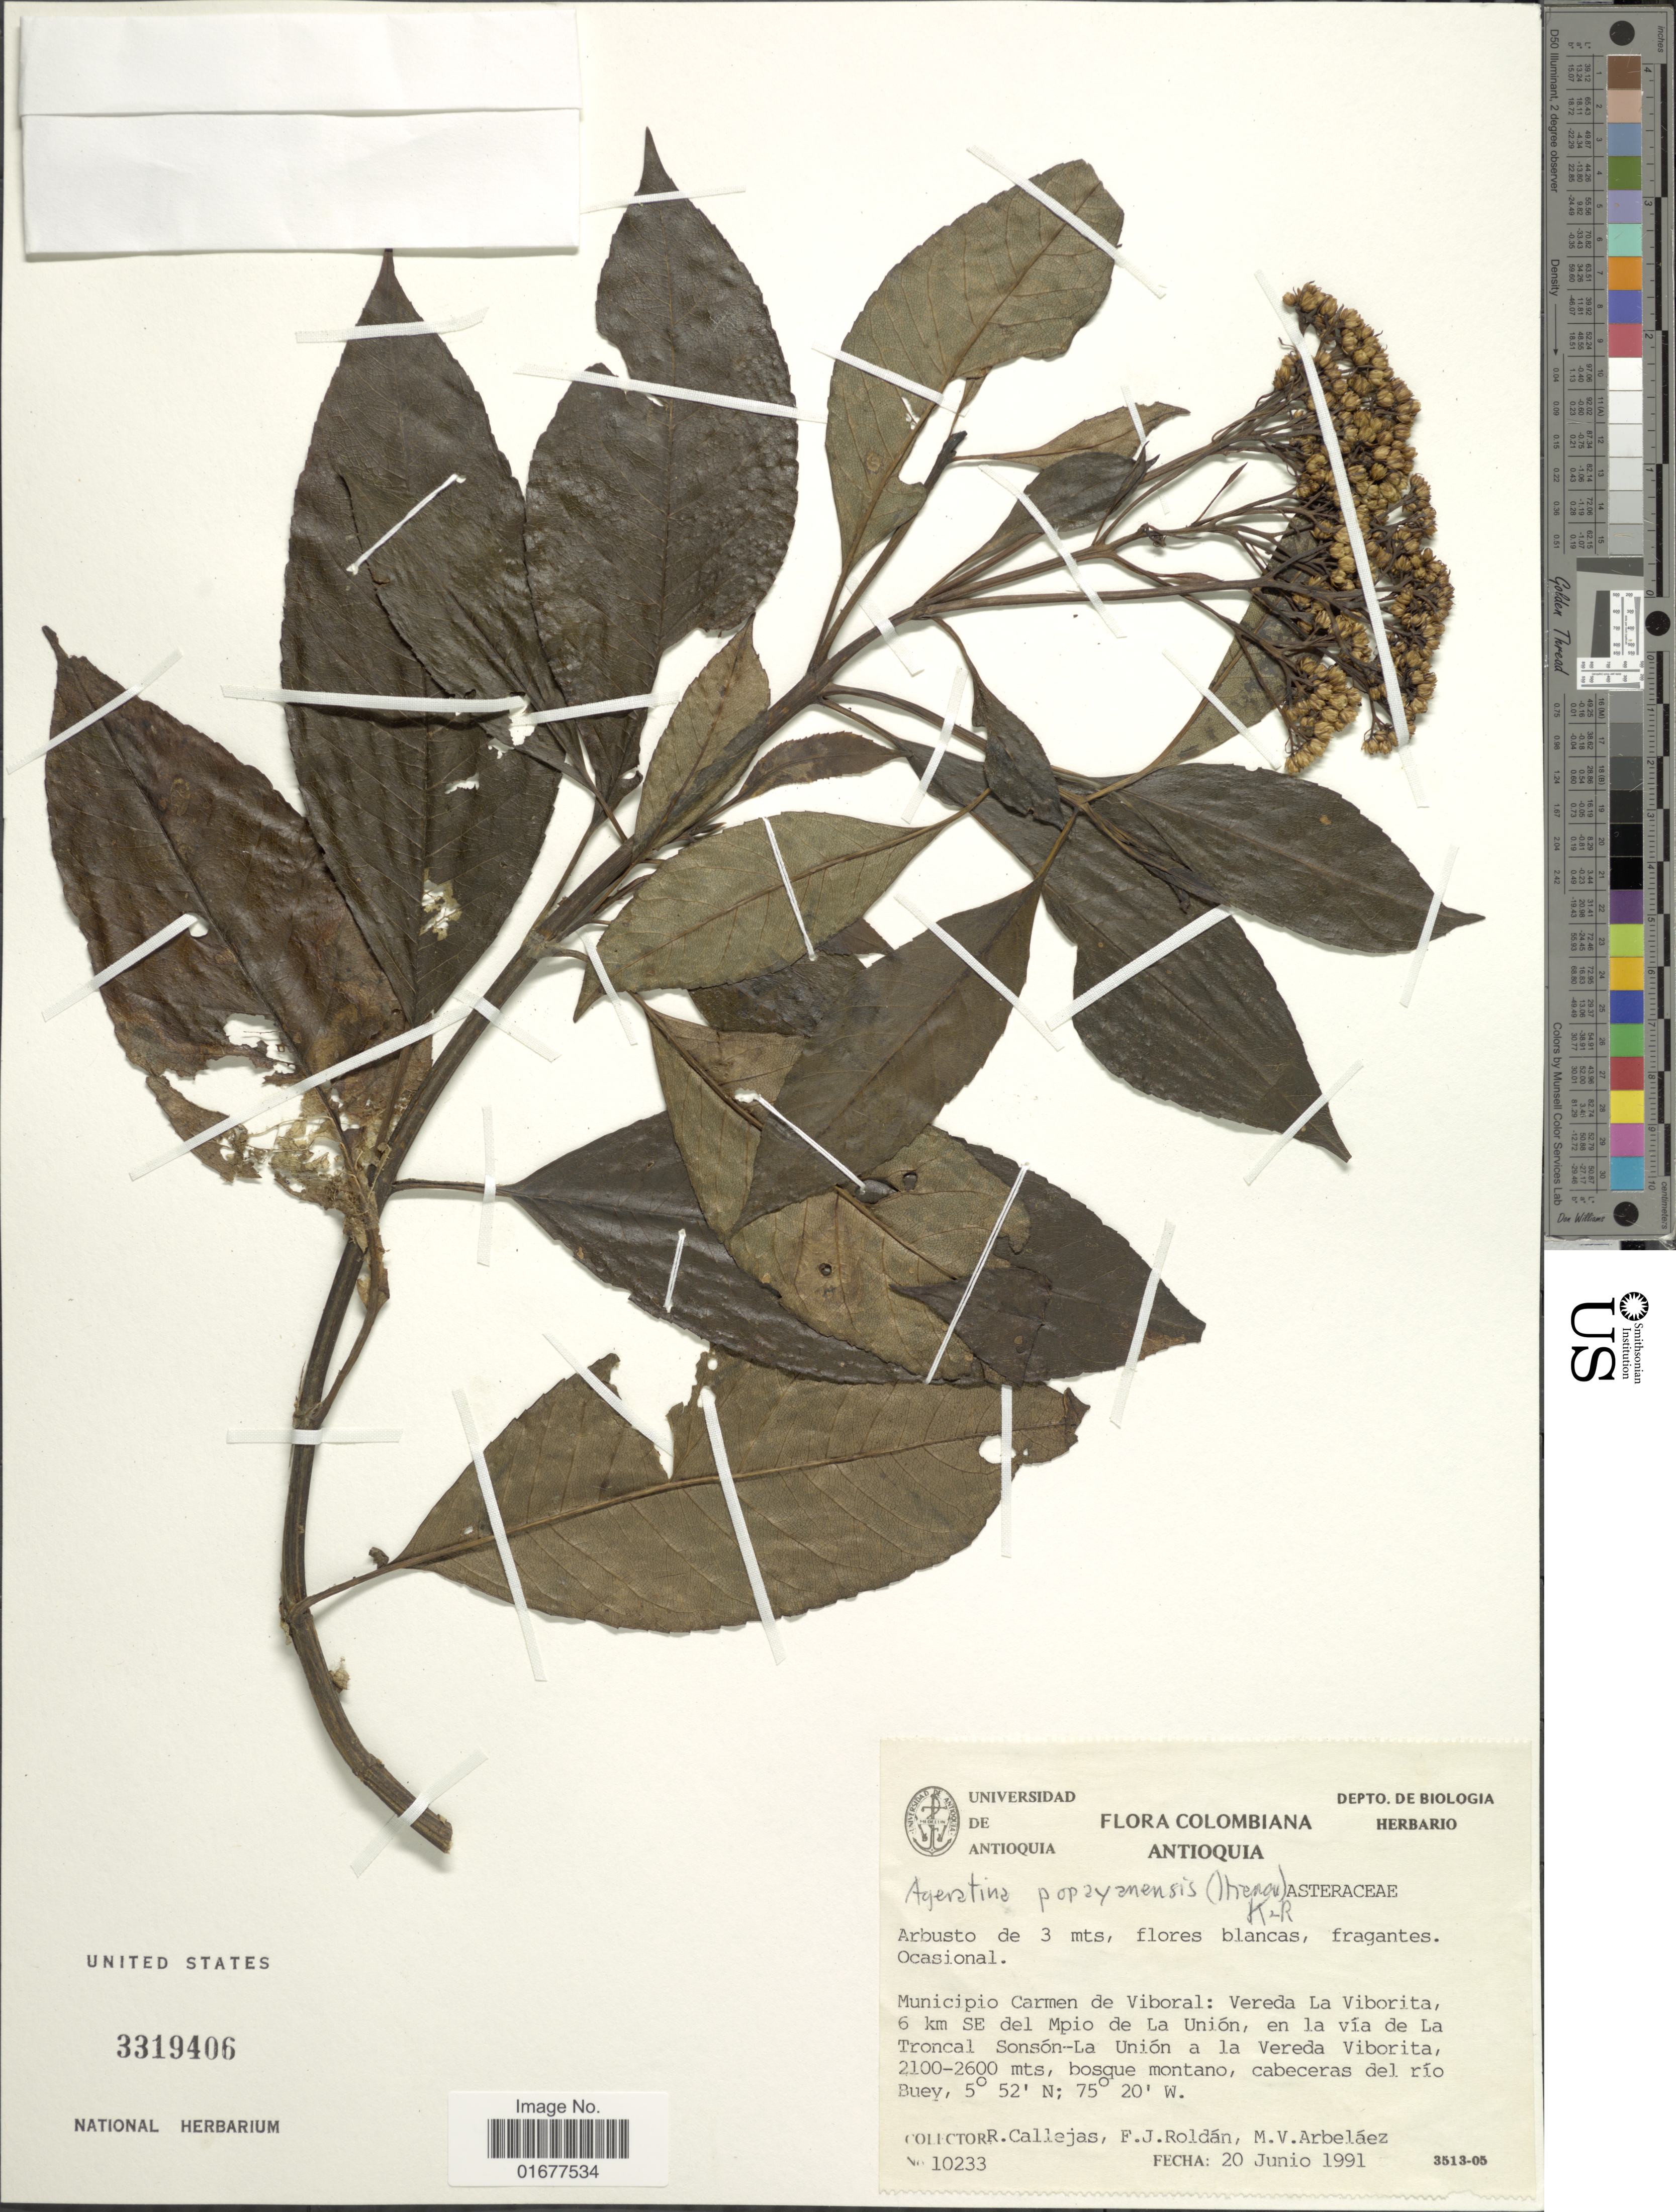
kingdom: Plantae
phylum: Tracheophyta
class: Magnoliopsida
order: Asterales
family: Asteraceae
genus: Ageratina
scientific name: Ageratina popayanensis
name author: (H. Rob.) R.M. King & H. Rob.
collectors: R. Callejas, F. J. Roldán & M. Arbelaez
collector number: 10233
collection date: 1991-06-20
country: Colombia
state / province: Antioquia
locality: Municipio Carmen de Viboral: Vereda La Viborita, 6 km SE del Mpio de La Union, en la via de La Troncal Sonson-La union a la Vereda Viborita, bosque montano, cabeceras del rio Buey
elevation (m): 2100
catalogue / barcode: US 3319406